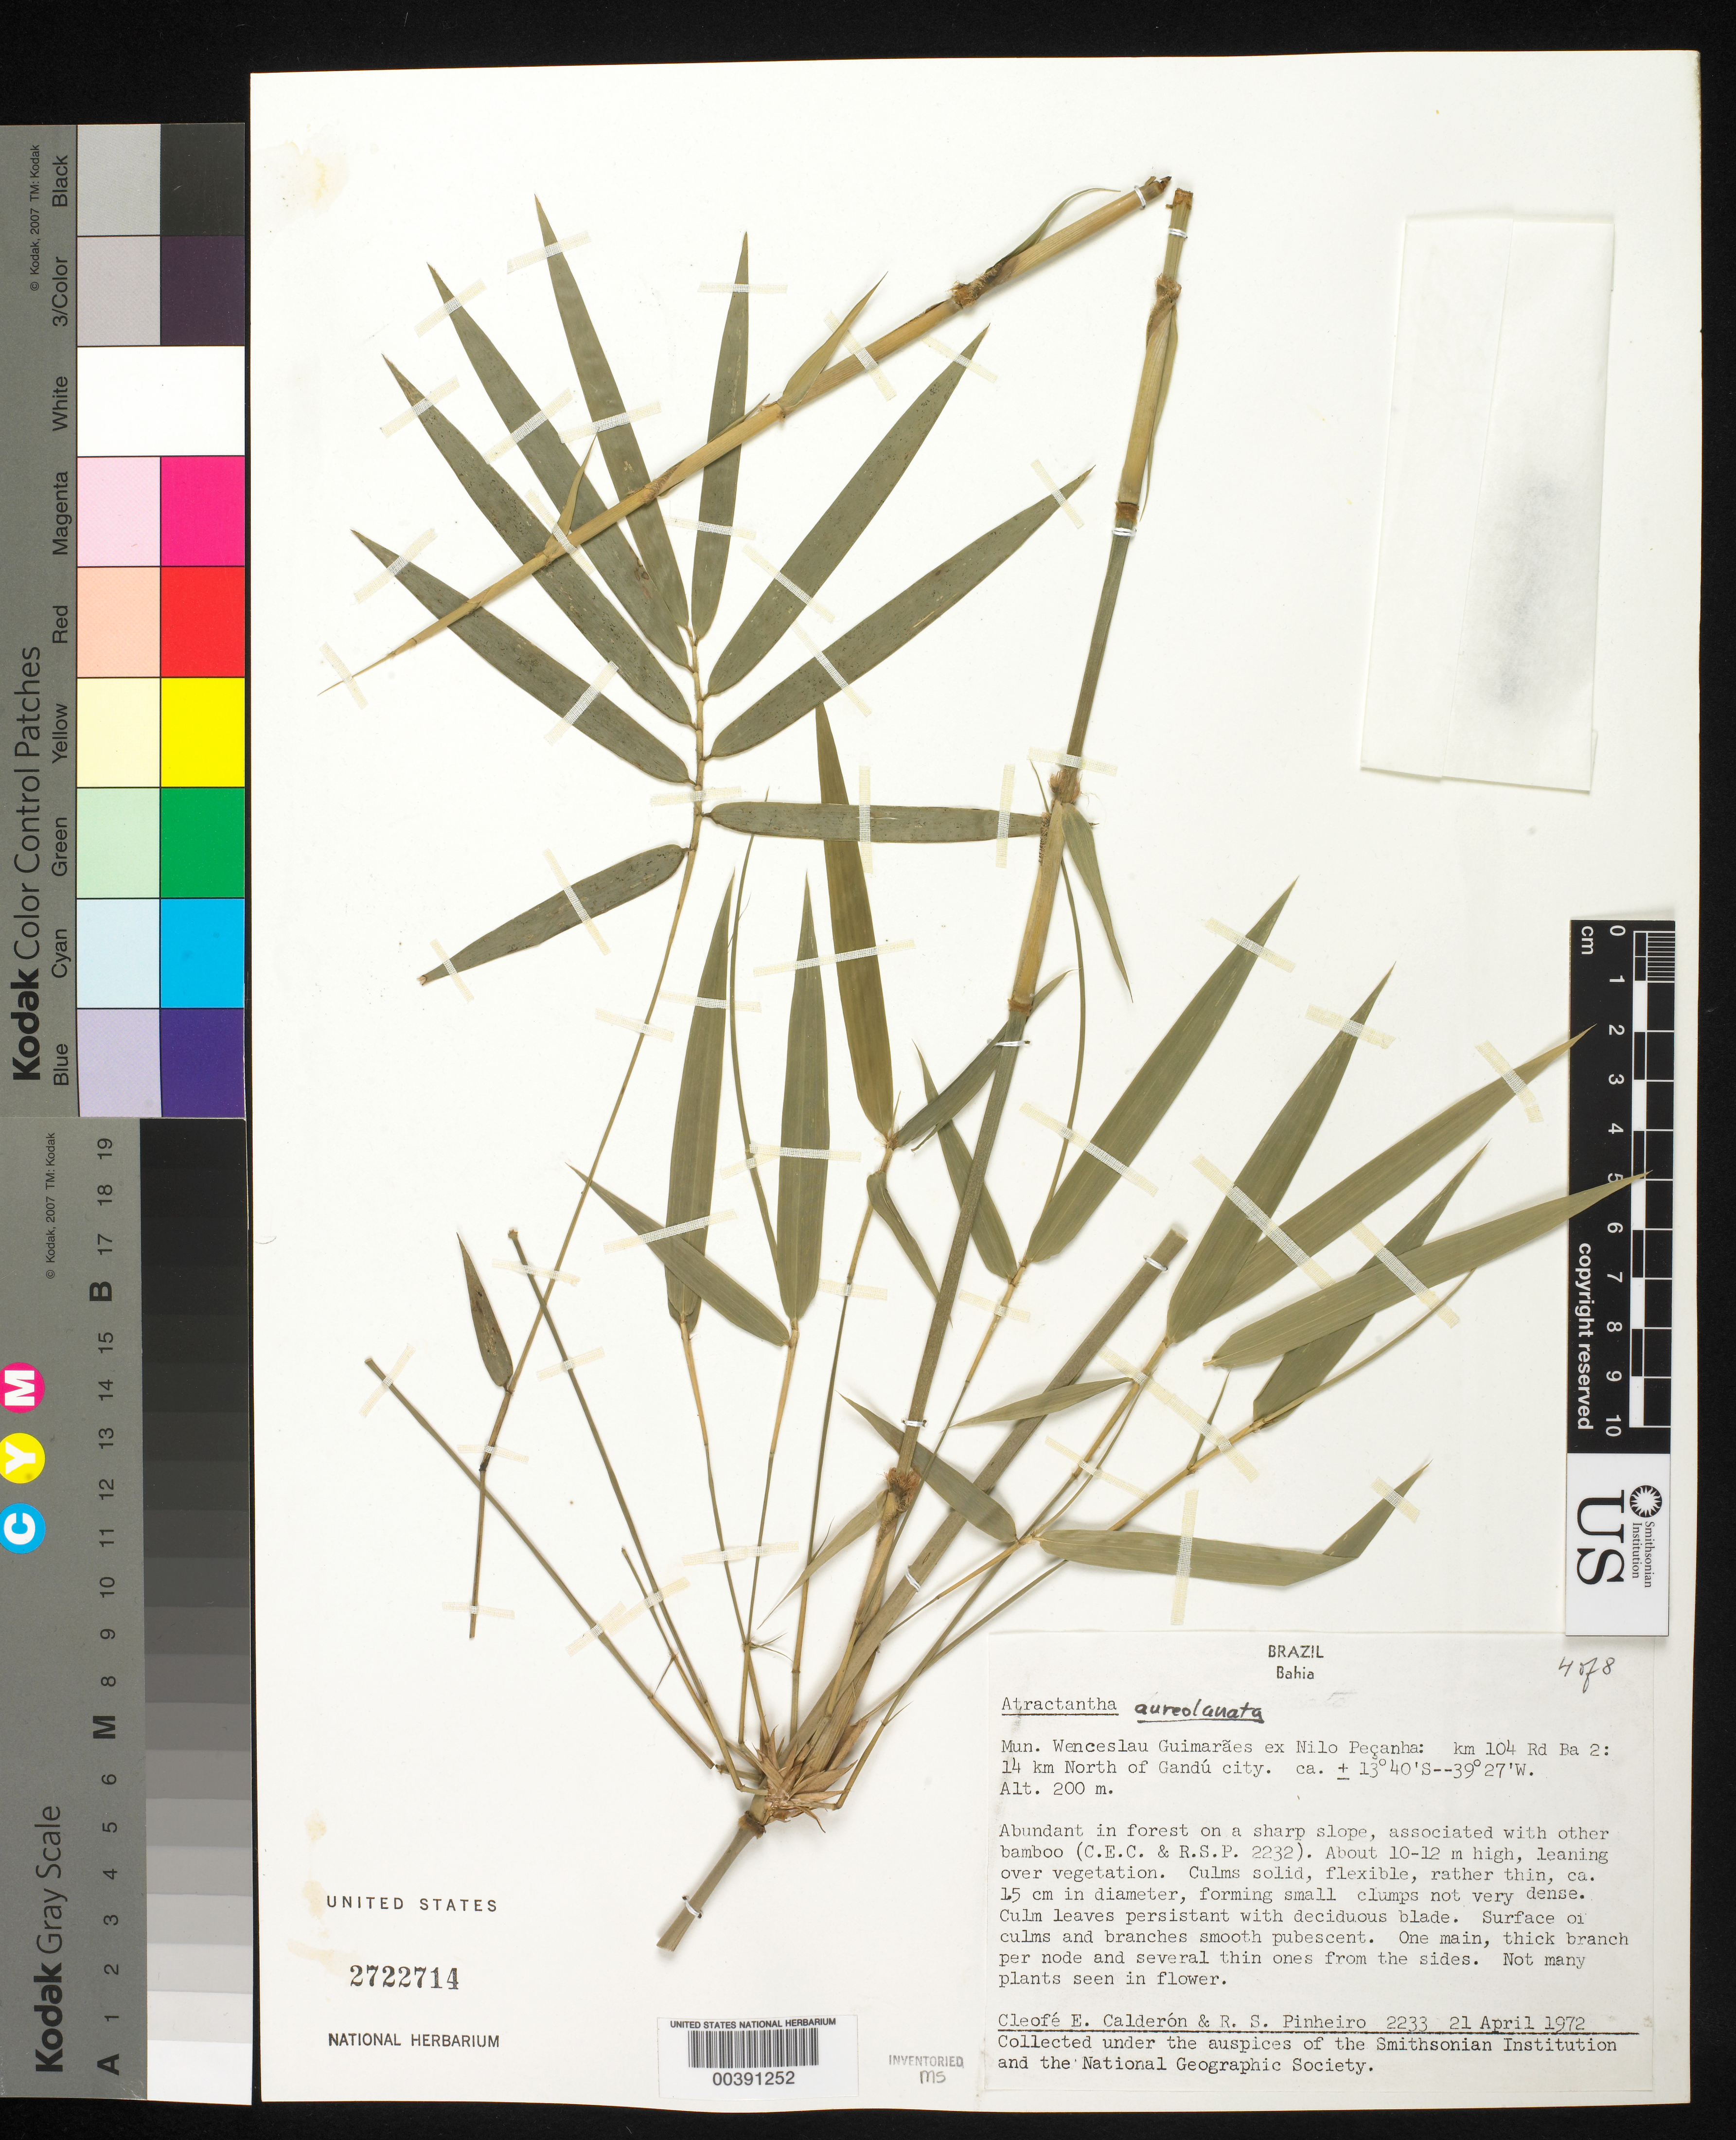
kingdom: Plantae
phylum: Tracheophyta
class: Liliopsida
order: Poales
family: Poaceae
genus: Atractantha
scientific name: Atractantha aureolanata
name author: Judz.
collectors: C. E. Calderón & R. S. Pinheiro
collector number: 2233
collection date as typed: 21 Apr 1972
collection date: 1972-04-21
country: Brazil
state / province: Bahia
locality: Wenceslau guimaraes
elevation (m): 200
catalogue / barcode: US 2722714